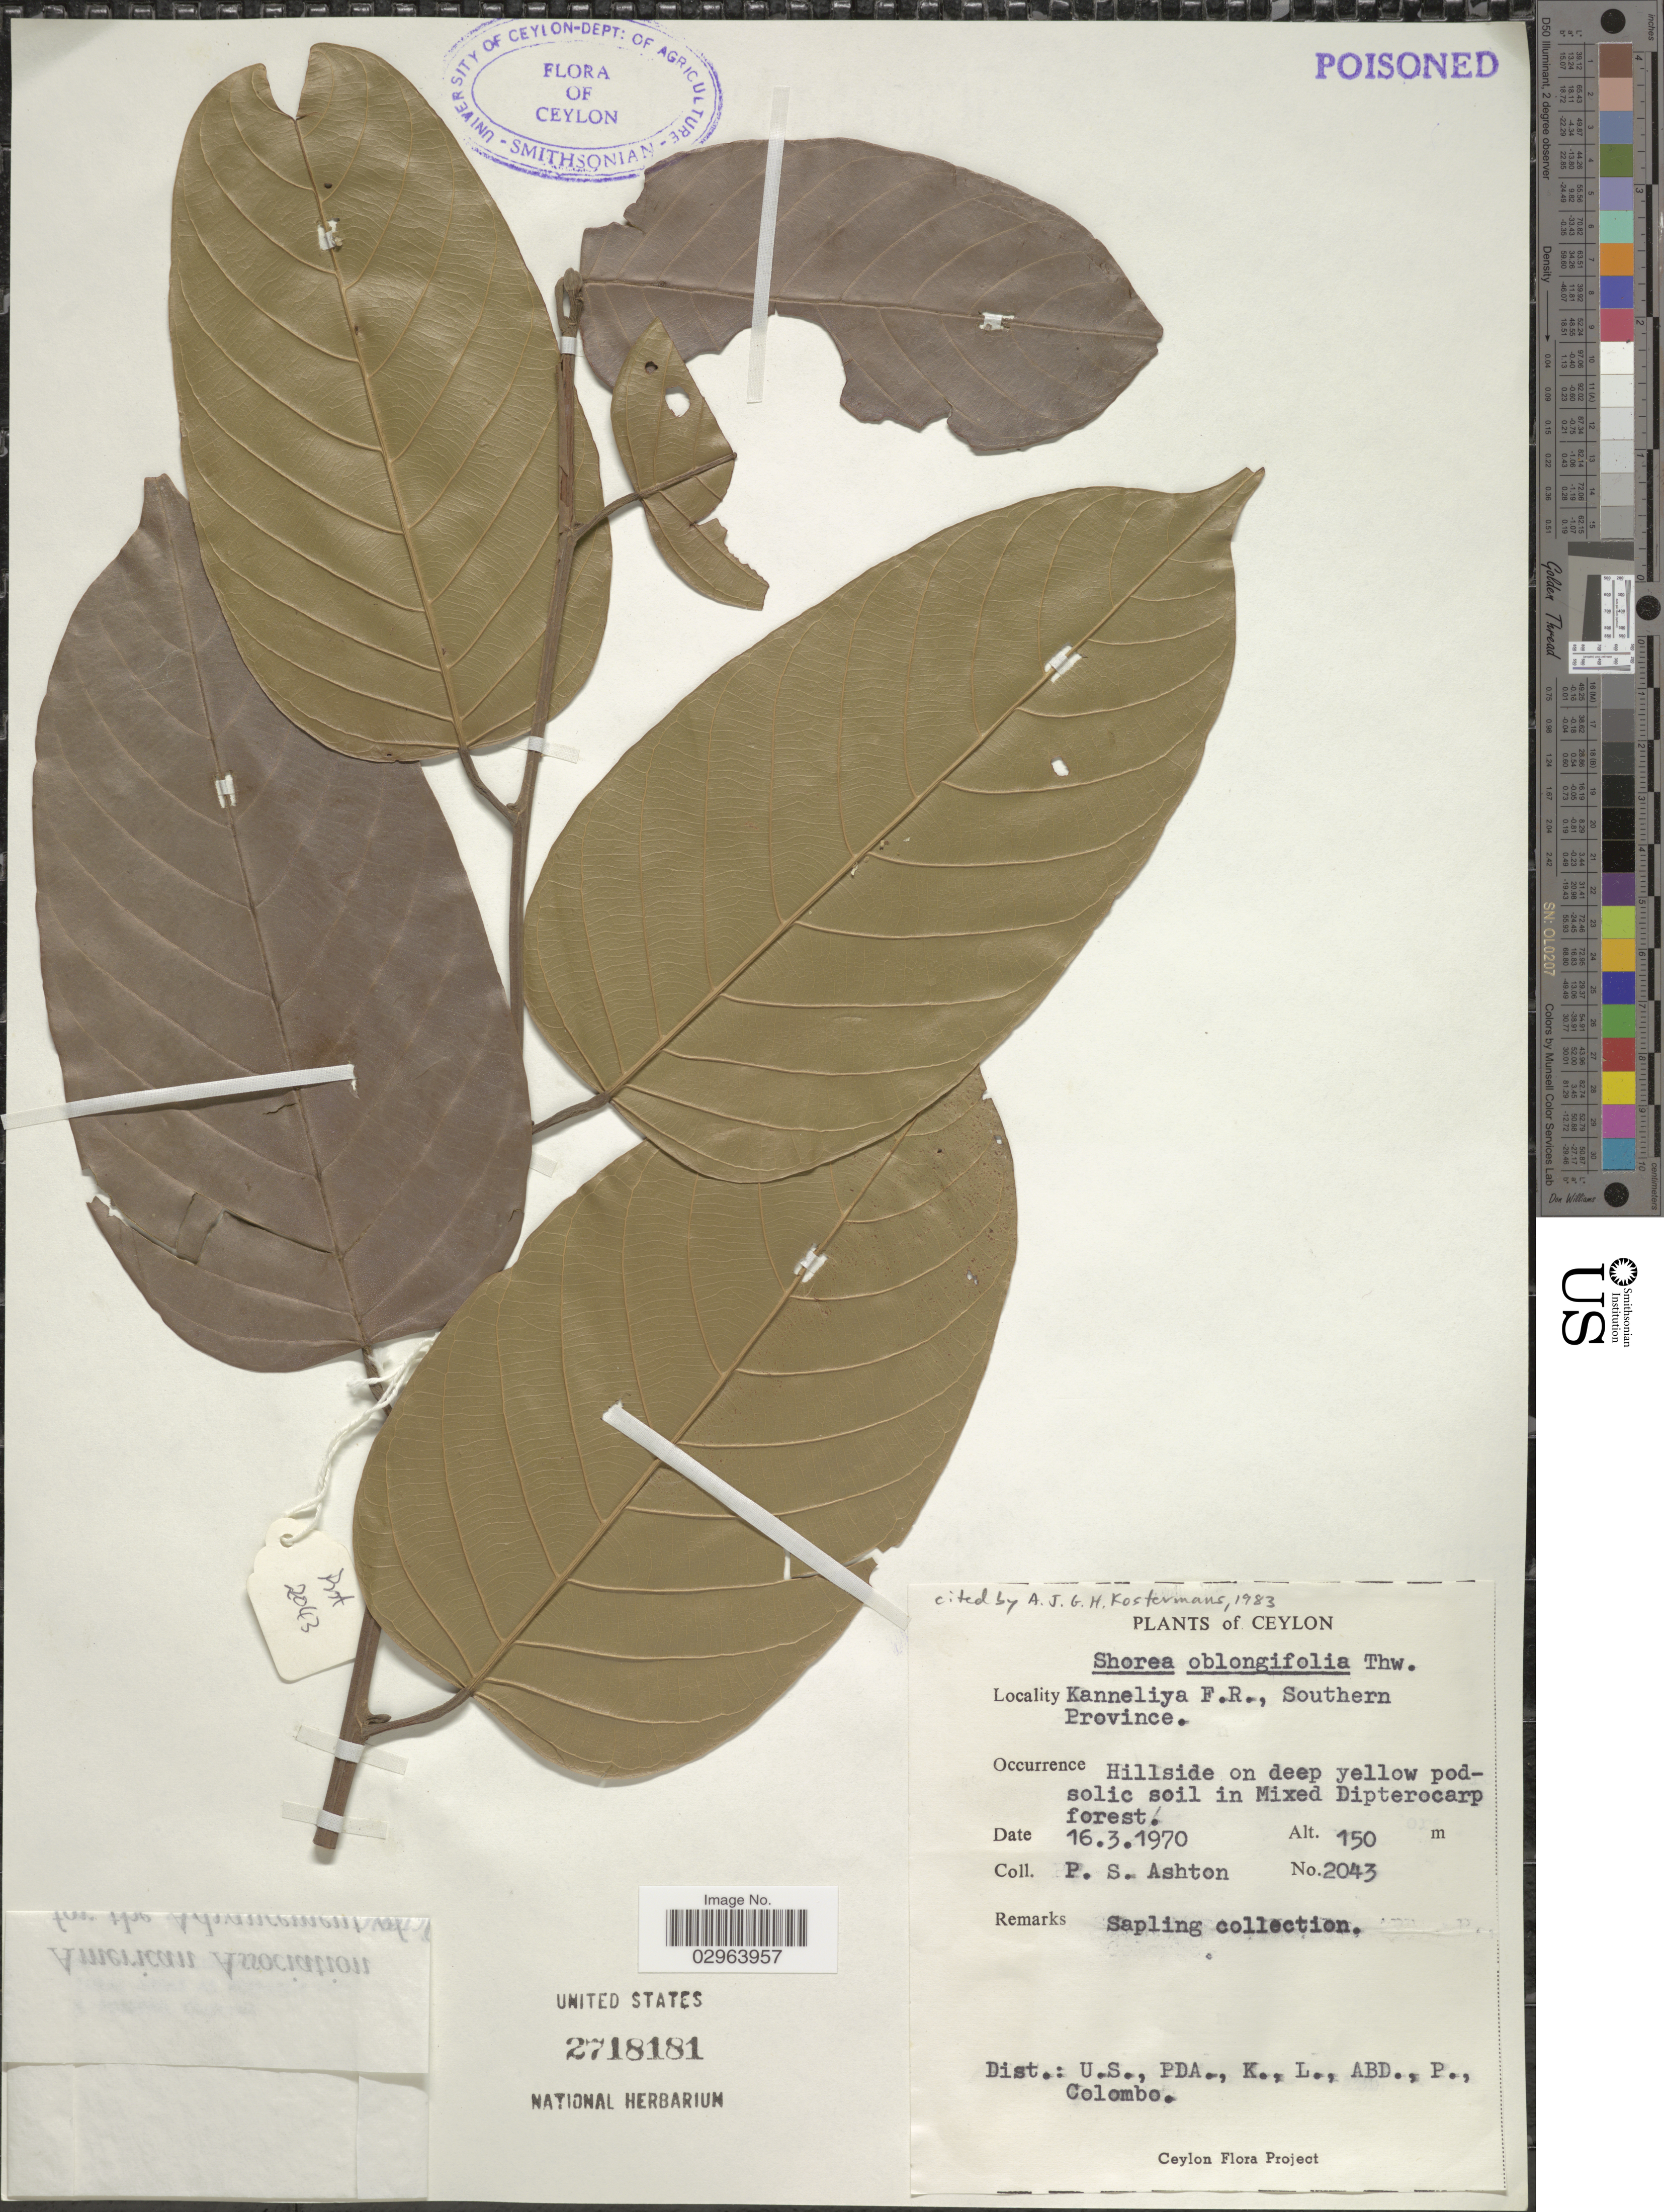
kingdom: Plantae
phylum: Tracheophyta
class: Magnoliopsida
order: Malvales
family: Dipterocarpaceae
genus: Shorea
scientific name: Shorea oblongifolia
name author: Thwaites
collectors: P. S. Ashton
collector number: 2043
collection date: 1970-03-16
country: Sri Lanka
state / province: Southern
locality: Ceylon, Kanneliya F.R.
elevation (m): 150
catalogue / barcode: US 2718181